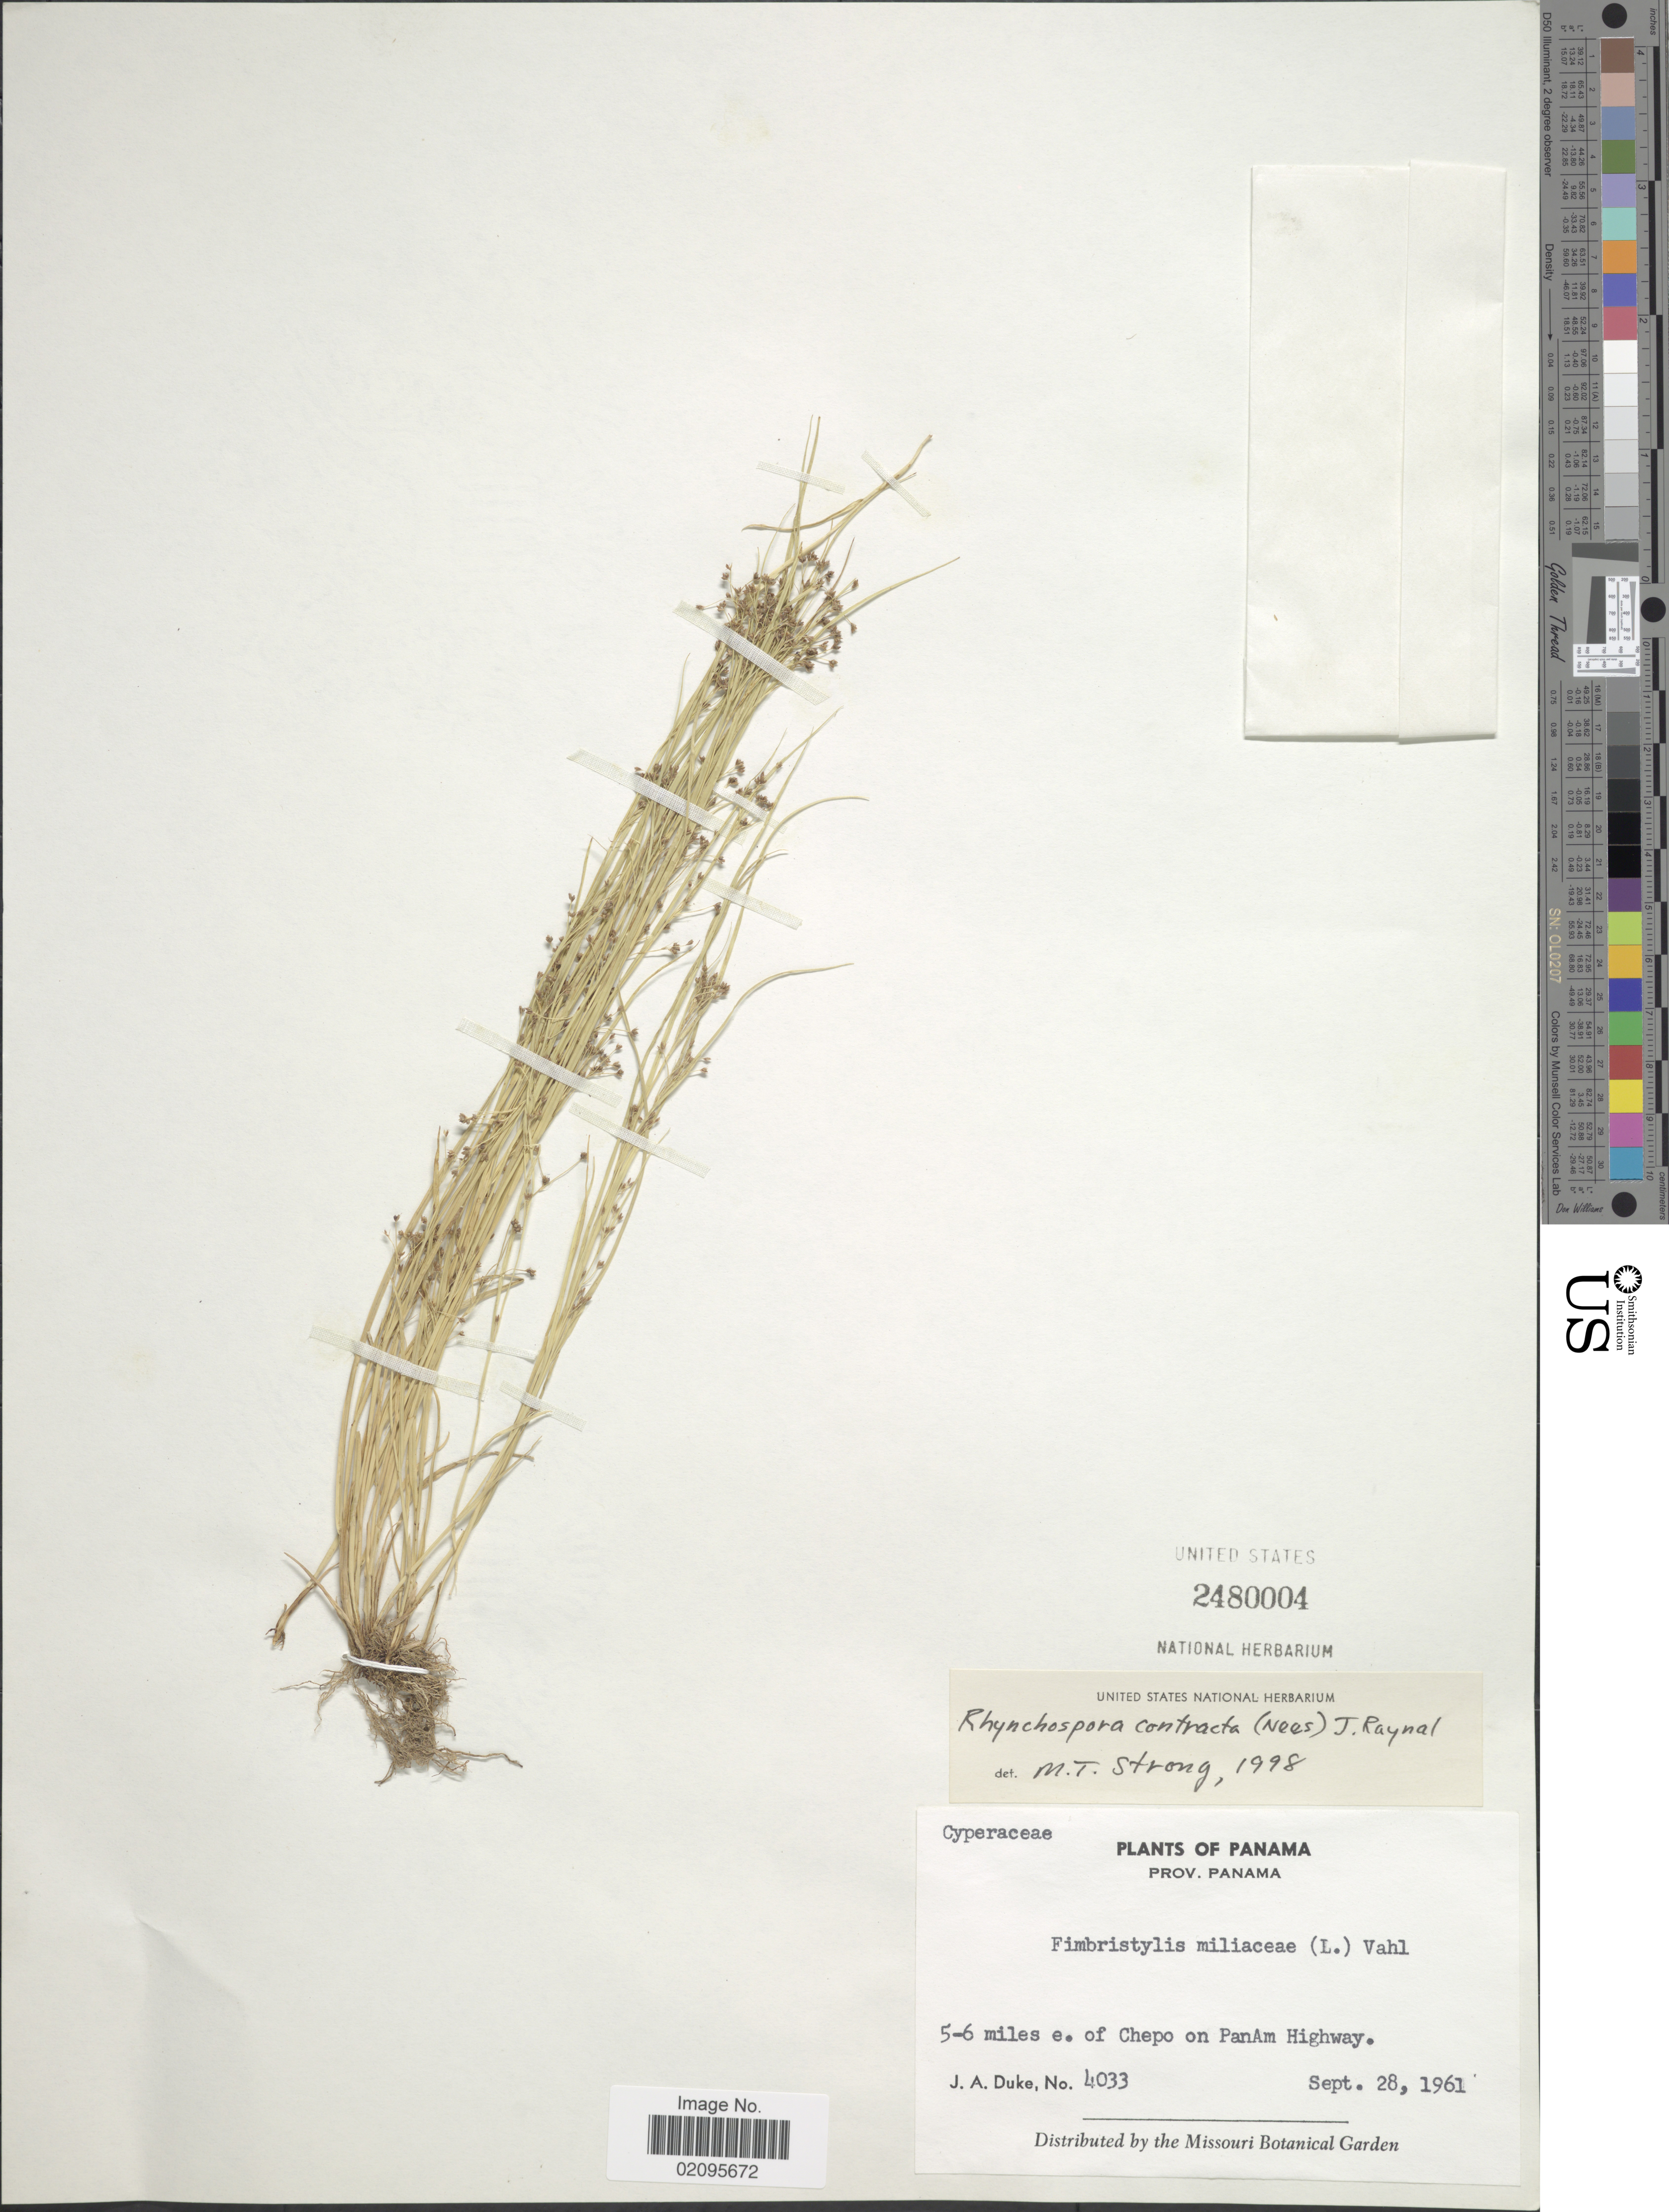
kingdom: Plantae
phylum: Tracheophyta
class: Liliopsida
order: Poales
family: Cyperaceae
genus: Rhynchospora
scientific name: Rhynchospora contracta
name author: (Nees) J. Raynal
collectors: J. A. Duke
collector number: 4033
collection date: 1961-09-28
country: Panama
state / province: Panamá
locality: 5-6 miles e. of Chepo on PanAm Highway.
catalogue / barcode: US 2480004